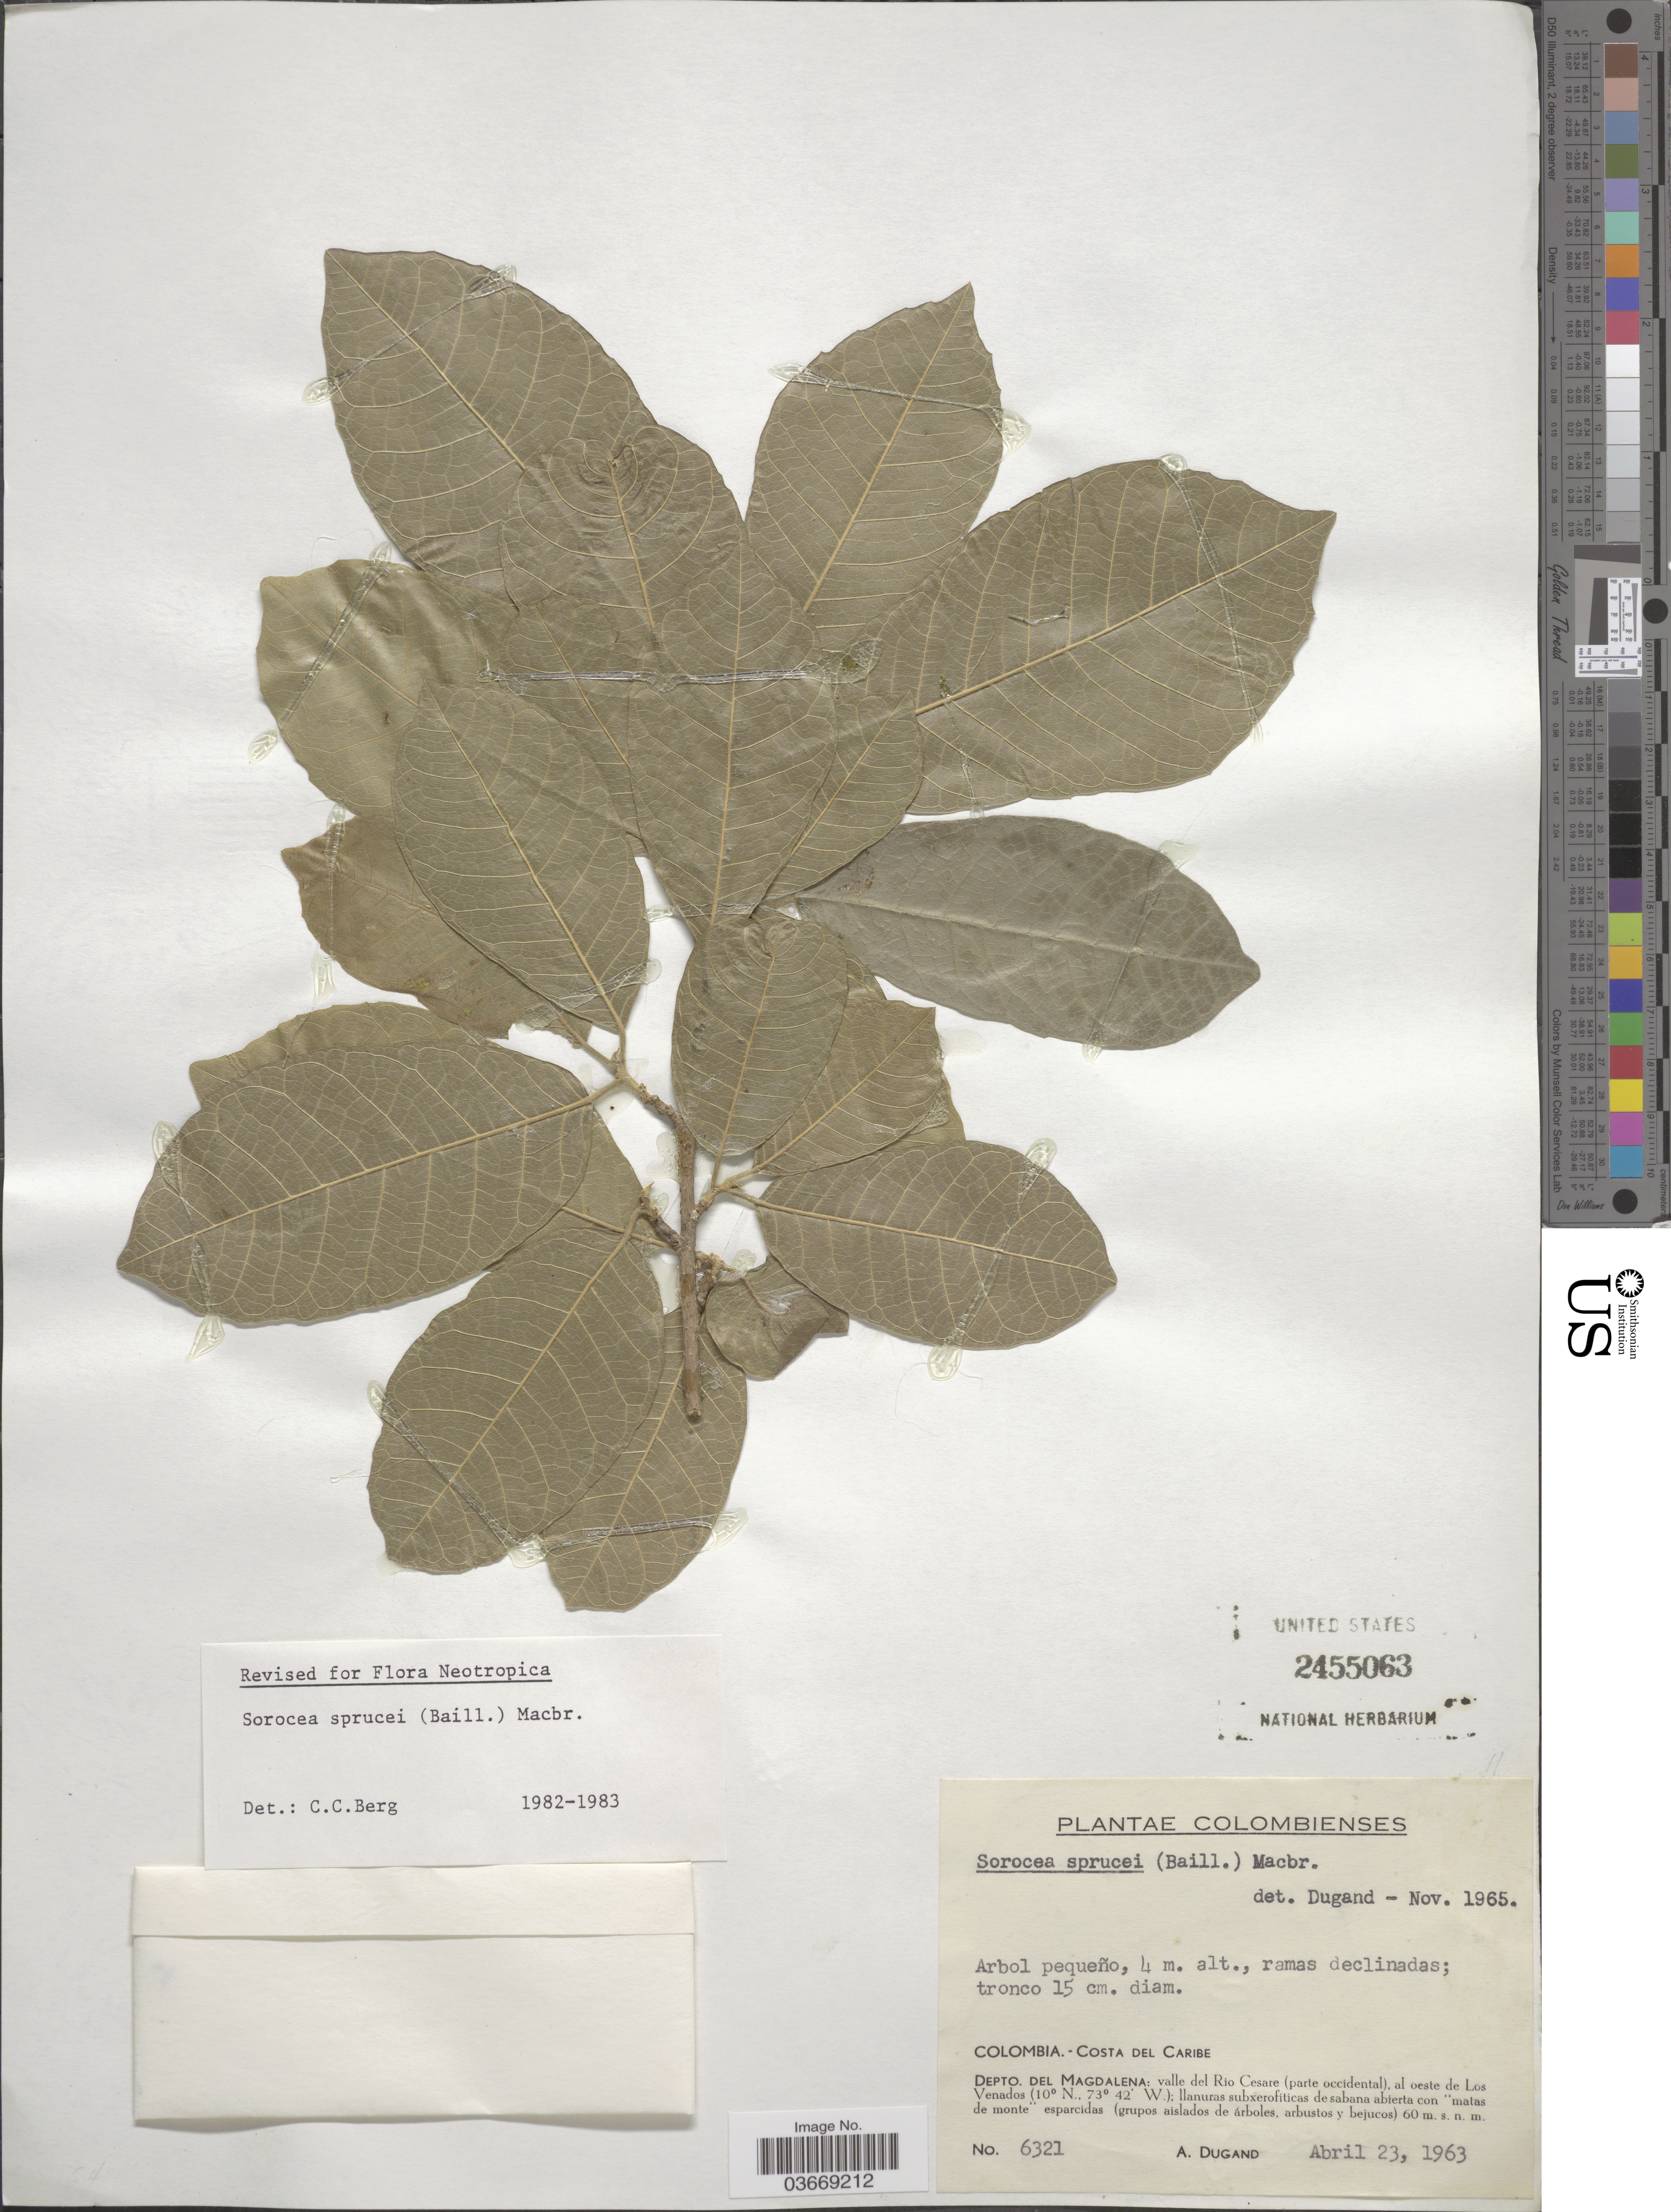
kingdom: Plantae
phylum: Tracheophyta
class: Magnoliopsida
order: Rosales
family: Moraceae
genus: Sorocea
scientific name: Sorocea sprucei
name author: (Baill.) J.F. Macbr.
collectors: A. Dugand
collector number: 6321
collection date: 1963-04-23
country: Colombia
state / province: Magdalena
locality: Costa del Caribe. Depto. del Magdalena: valle del Río Cesare (parte occidental), al oeste de Los Venados.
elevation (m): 60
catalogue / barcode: US 2455063